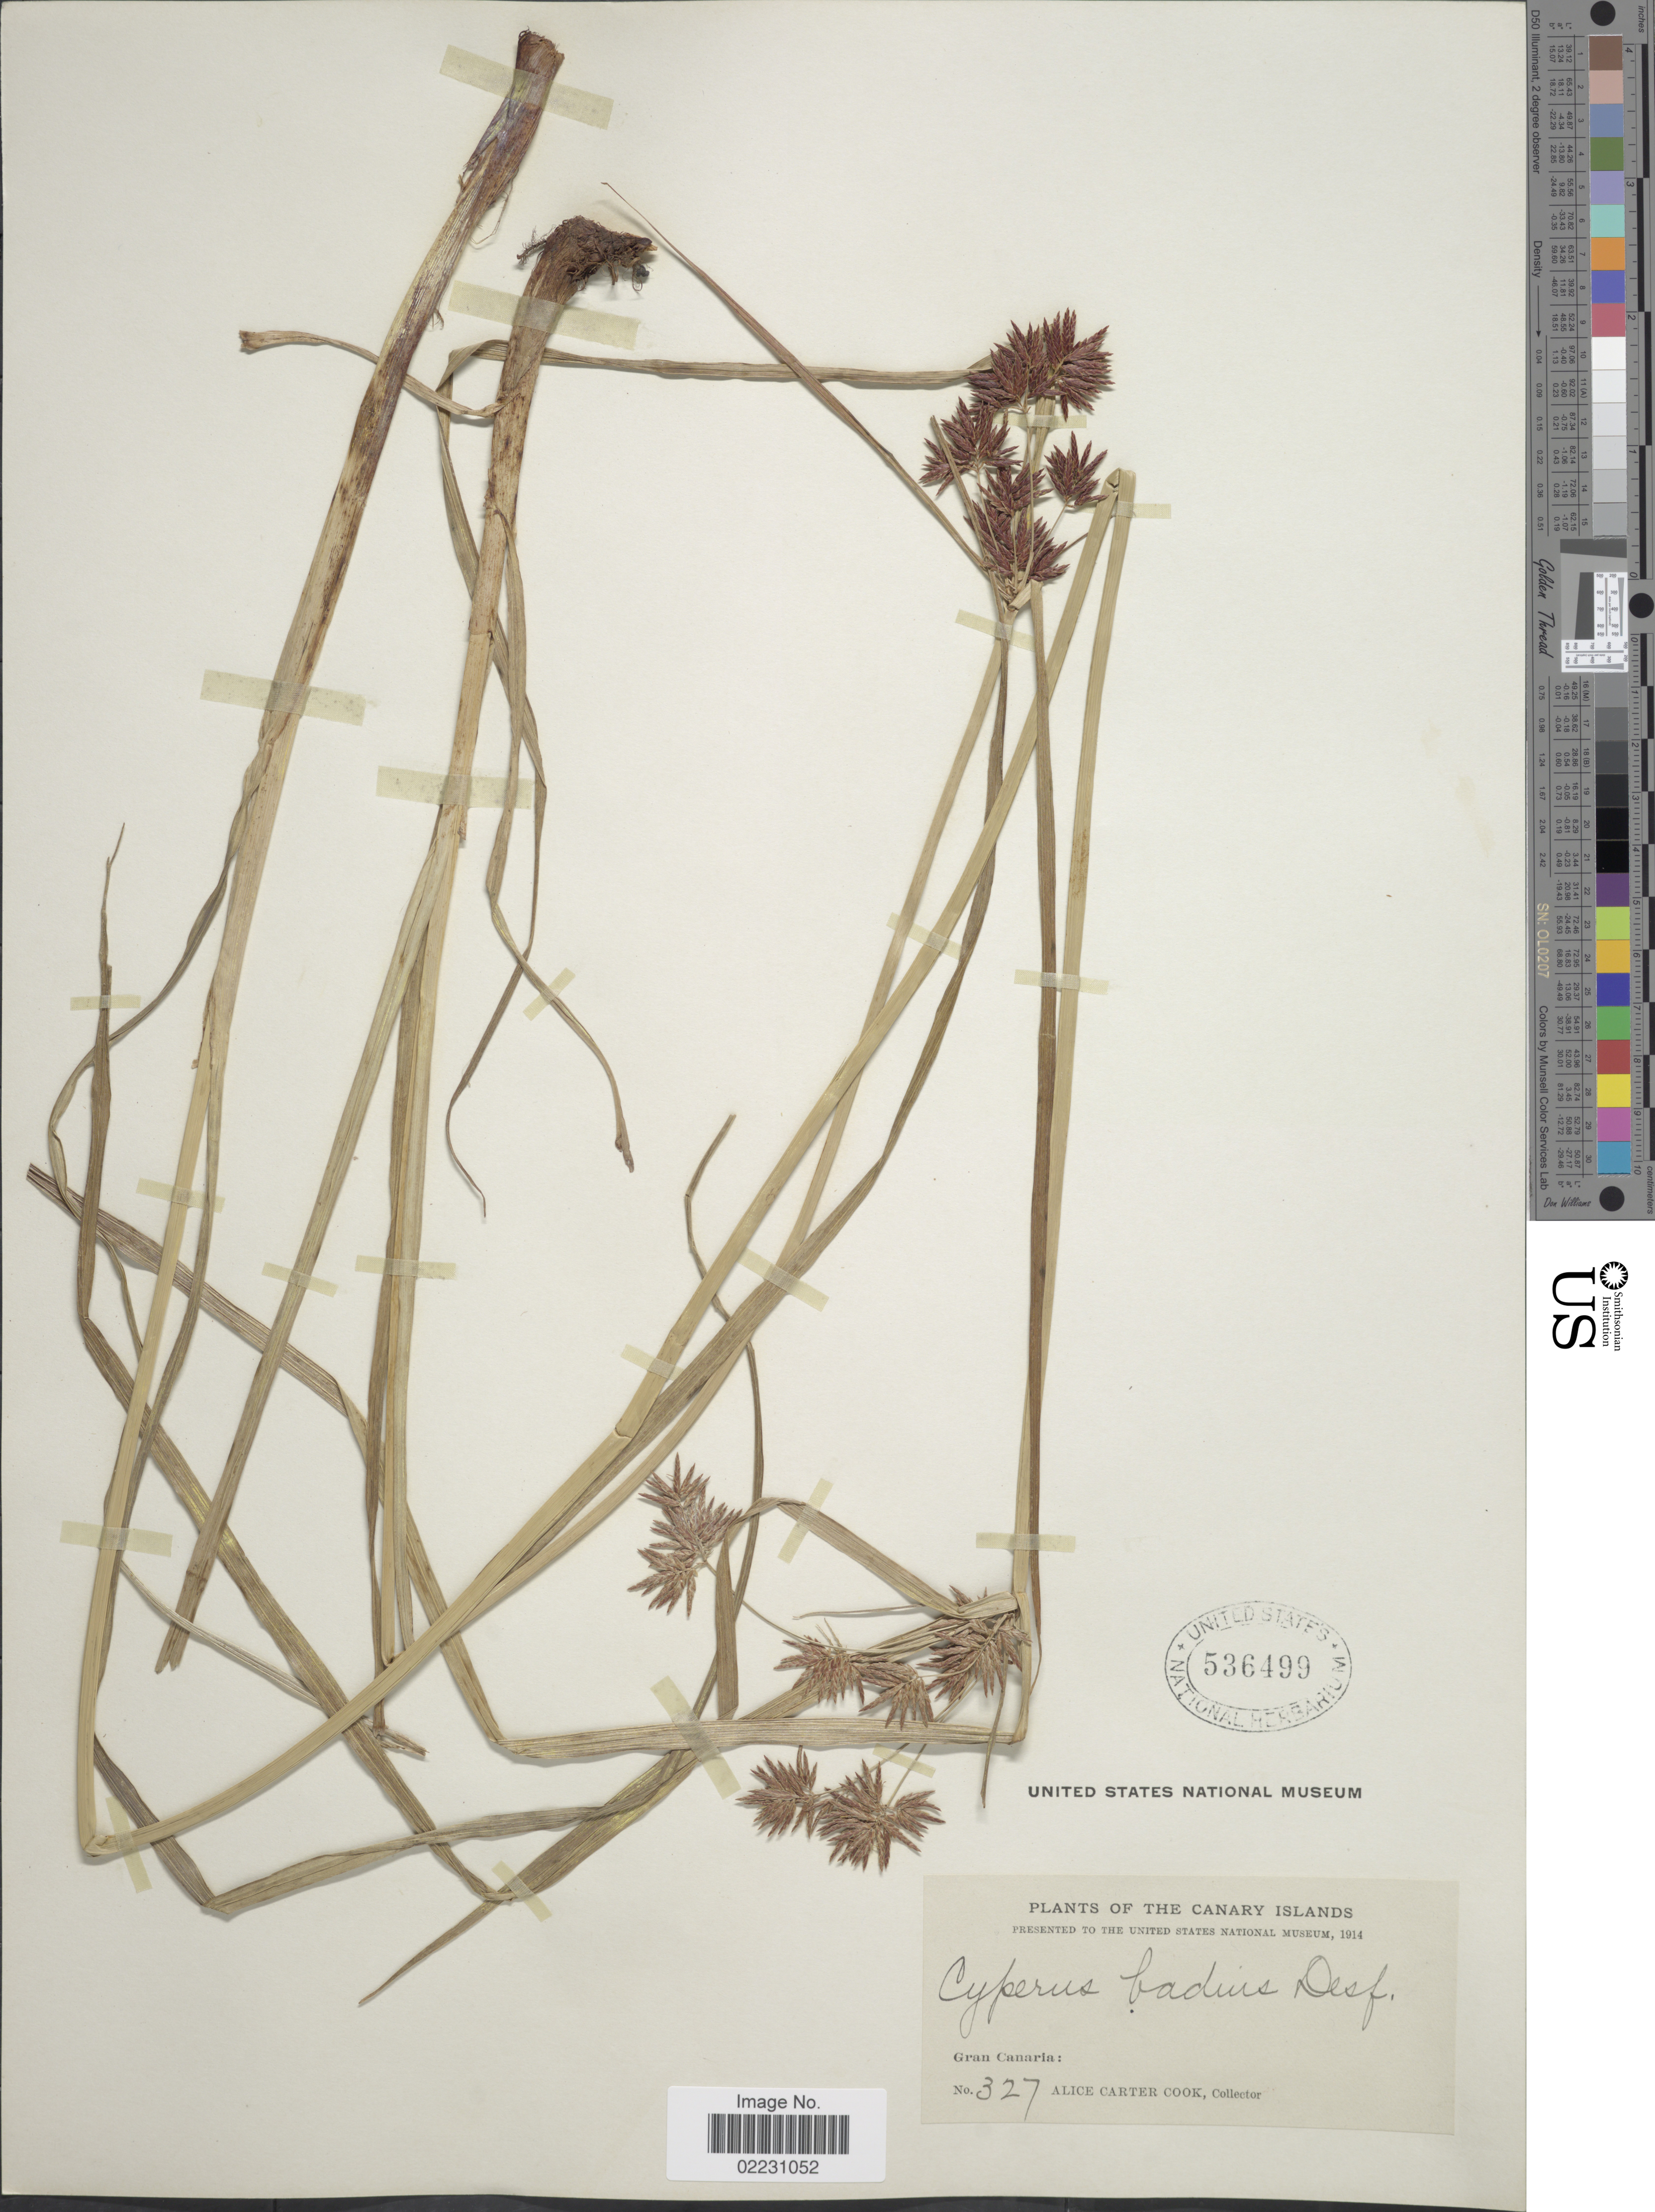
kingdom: Plantae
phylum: Tracheophyta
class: Liliopsida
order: Poales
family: Cyperaceae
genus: Cyperus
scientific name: Cyperus badius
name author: Desf.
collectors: Alice C. Cook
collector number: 327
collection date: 1914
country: Spain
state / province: Canarias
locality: Canary Islands, Gran Canaria.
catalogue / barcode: US 536499